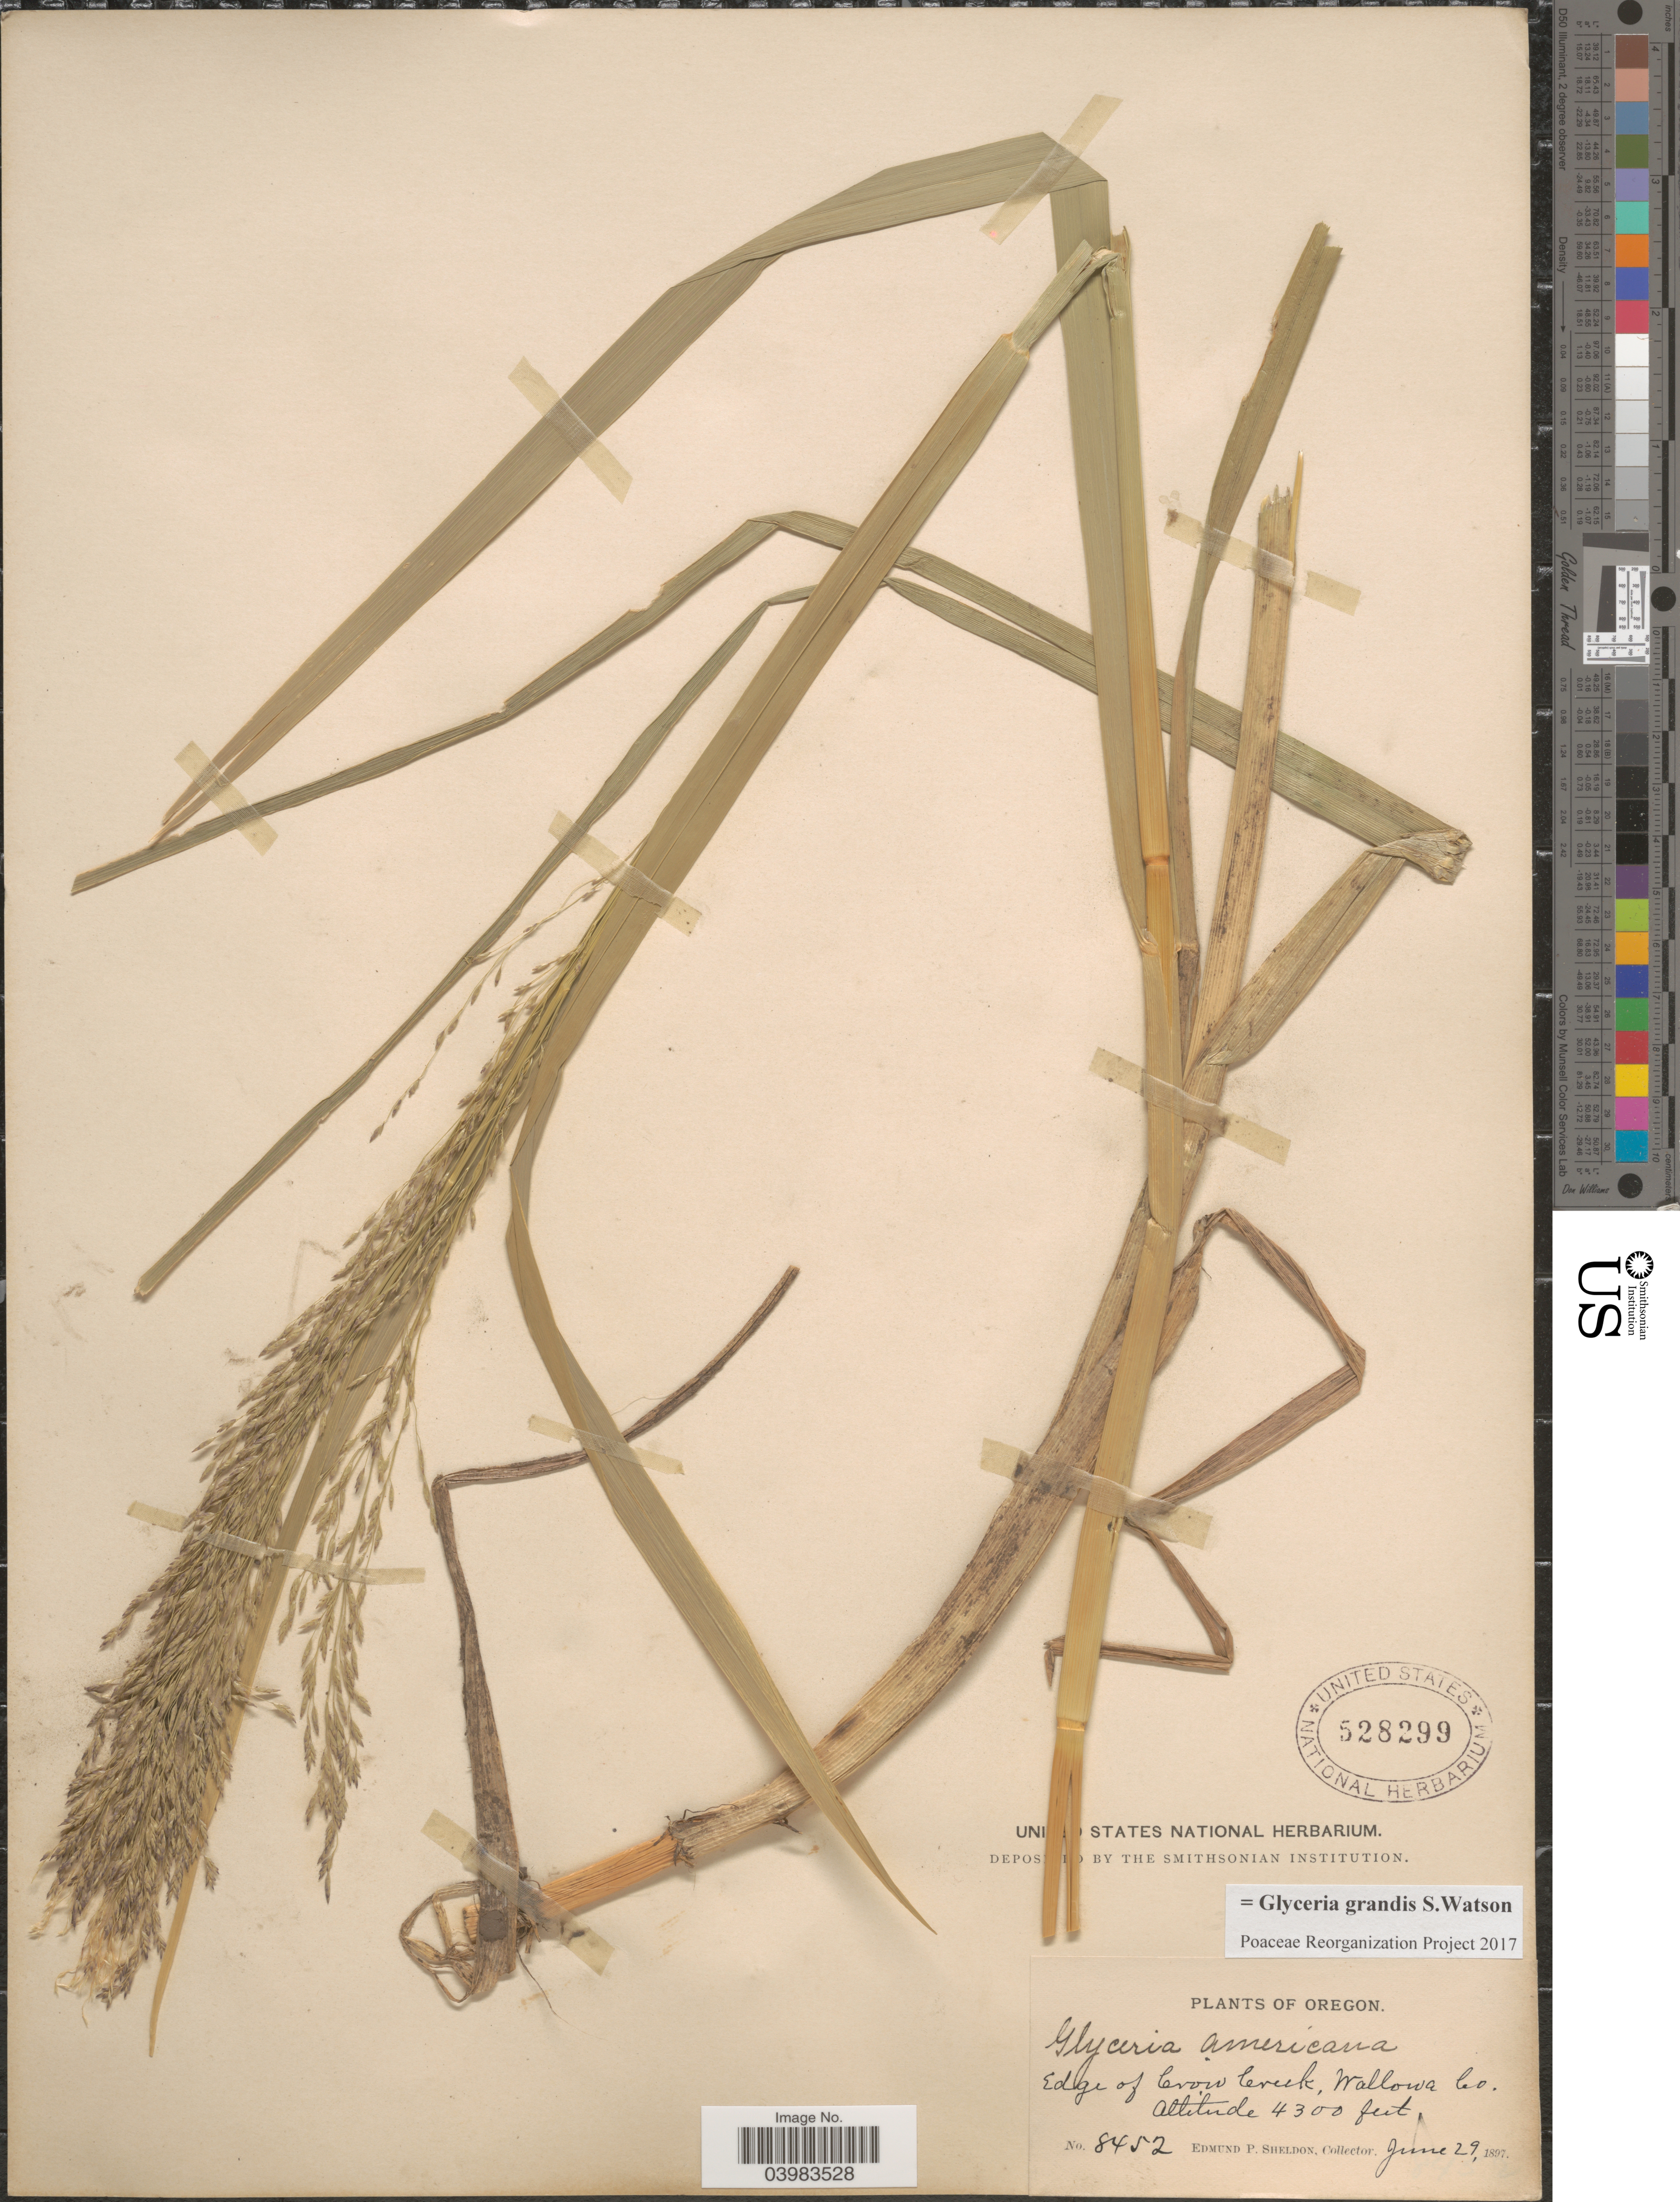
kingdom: Plantae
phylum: Tracheophyta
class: Liliopsida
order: Poales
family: Poaceae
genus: Glyceria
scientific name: Glyceria grandis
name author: S. Watson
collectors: E. P. Sheldon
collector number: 8452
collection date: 1897-06-29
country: United States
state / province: Oregon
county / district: Wallowa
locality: Edge of Crow Creek, Wallowa Co.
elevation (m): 1311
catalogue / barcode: US 528299